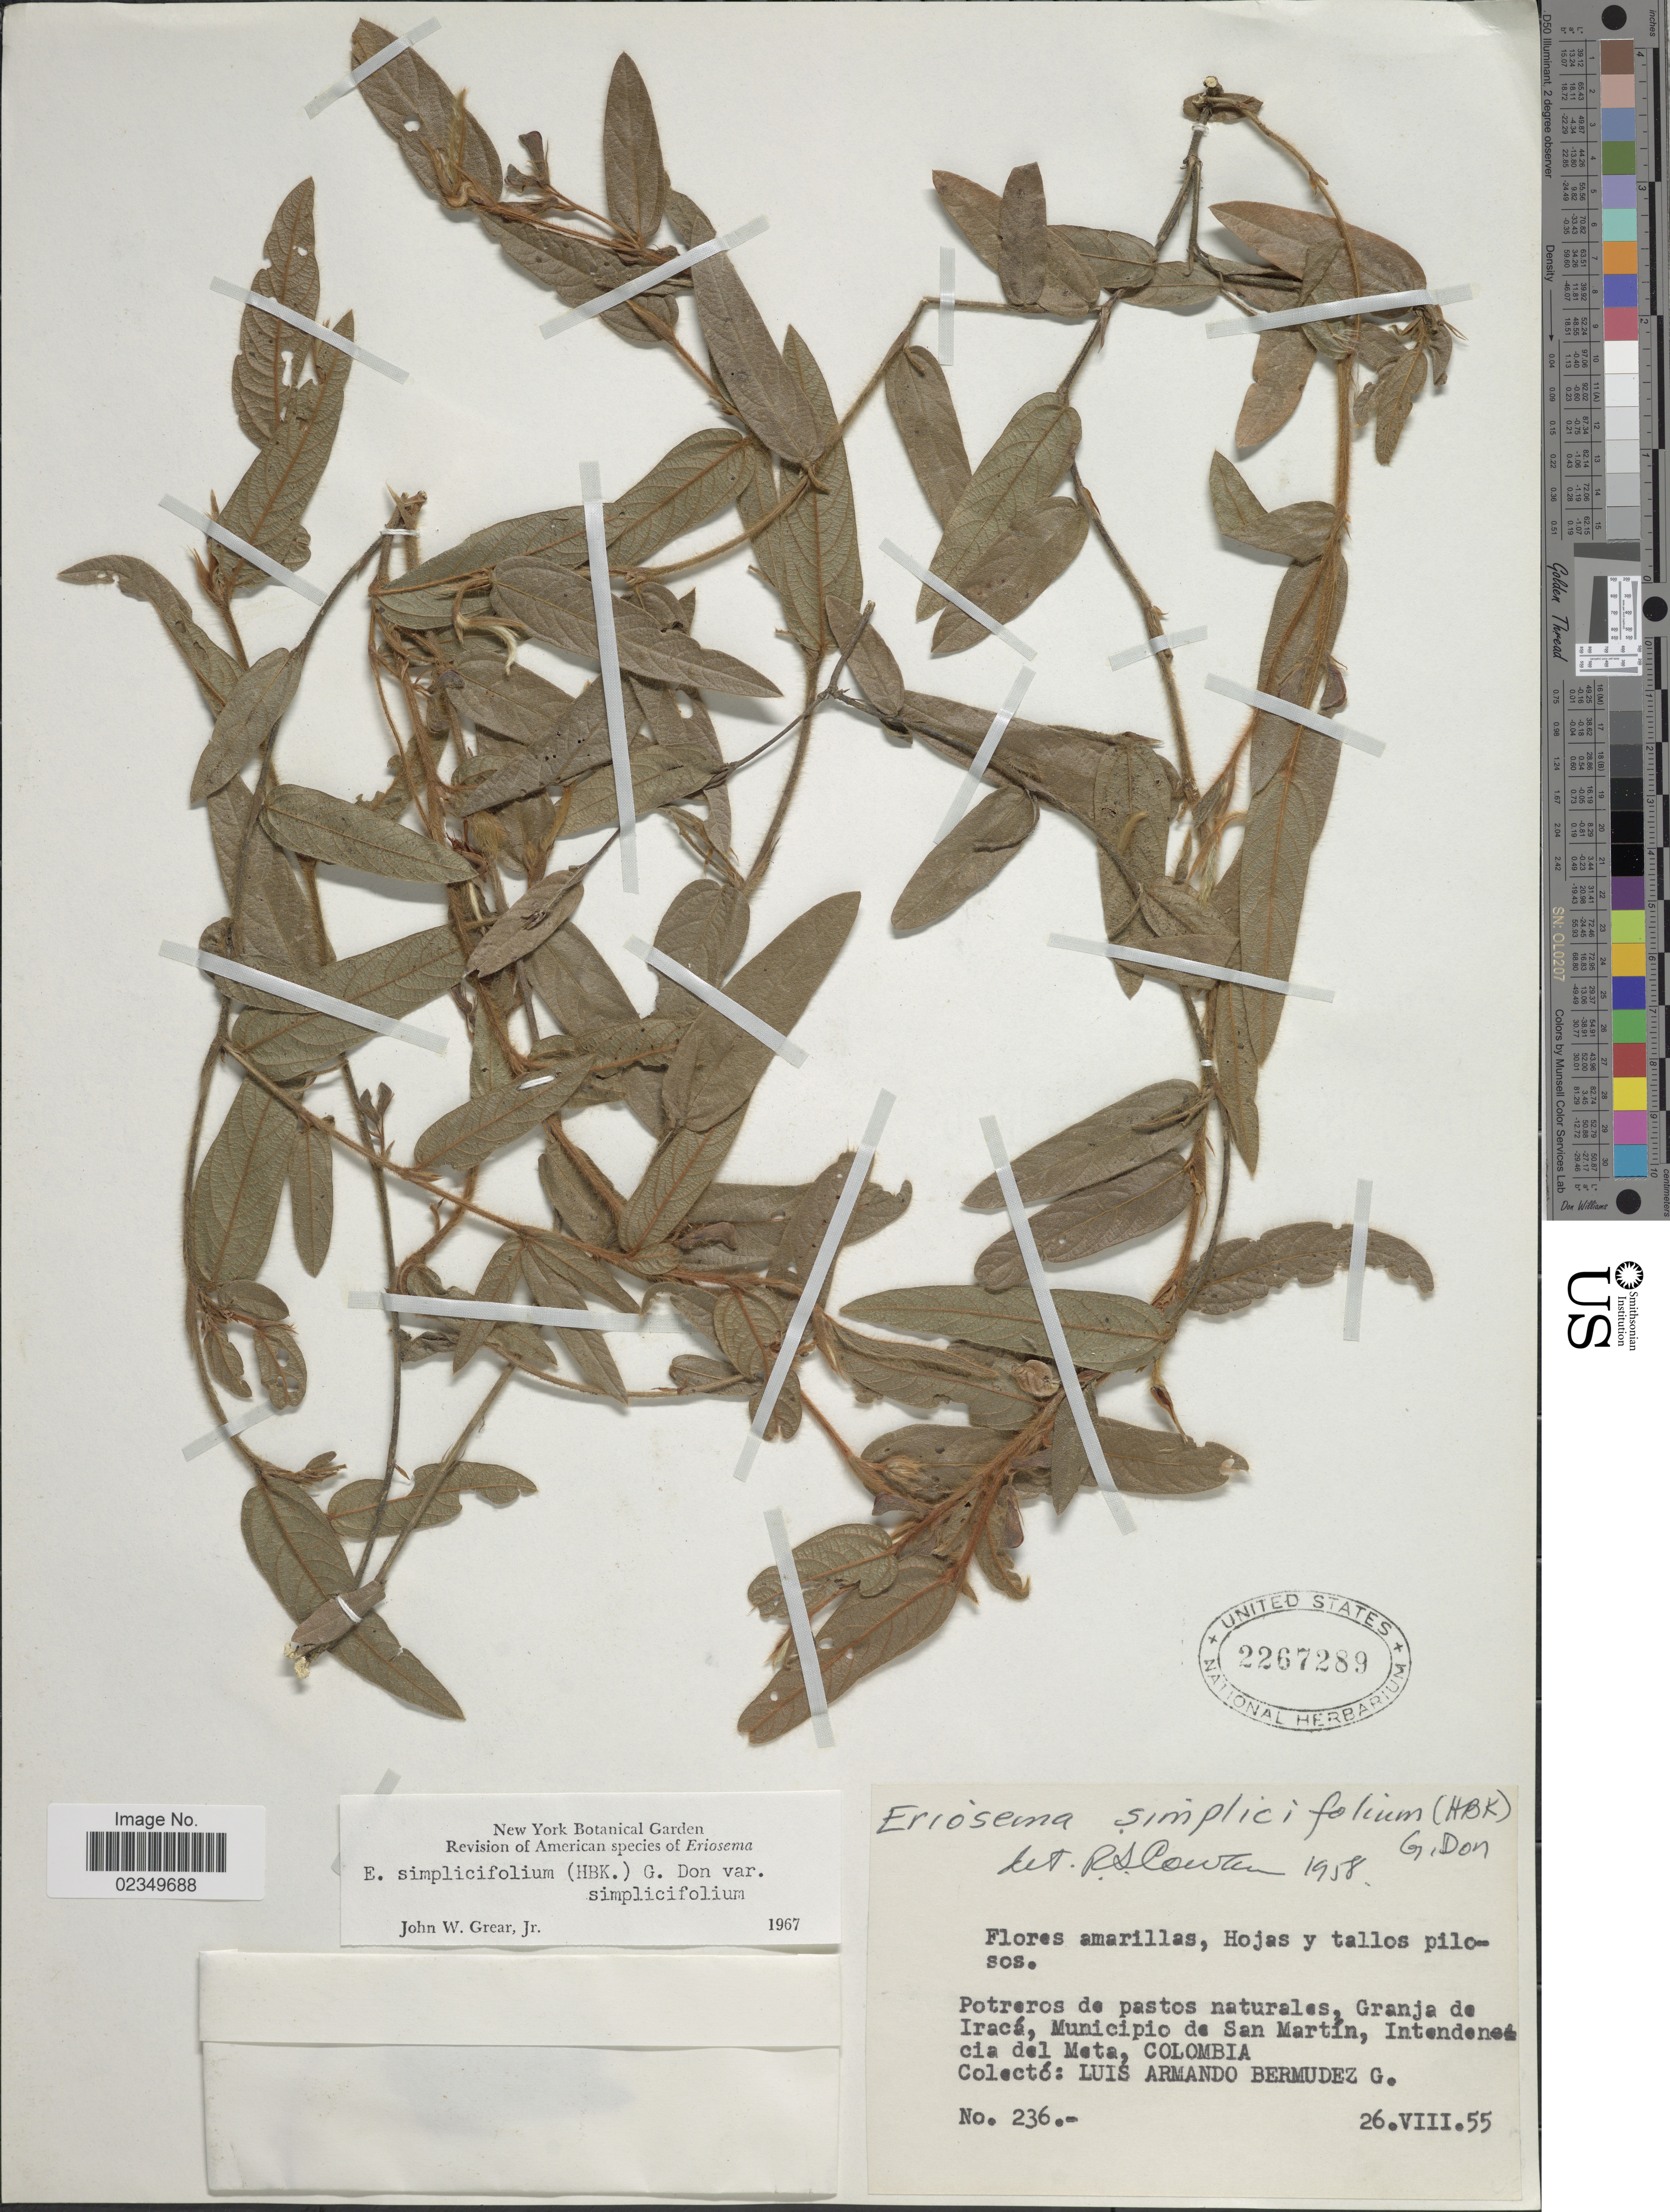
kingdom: Plantae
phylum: Tracheophyta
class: Magnoliopsida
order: Fabales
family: Fabaceae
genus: Eriosema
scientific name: Eriosema simplicifolium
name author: (Kunth) G. Don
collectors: L. Bermudez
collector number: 236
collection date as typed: Transcribed d/m/y: 26/8/55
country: Colombia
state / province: Meta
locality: Potrero de pastos naturales, Granja de Iraca, Municipio de San Martin, Intendencia del meta, Colombia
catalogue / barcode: US 2267289